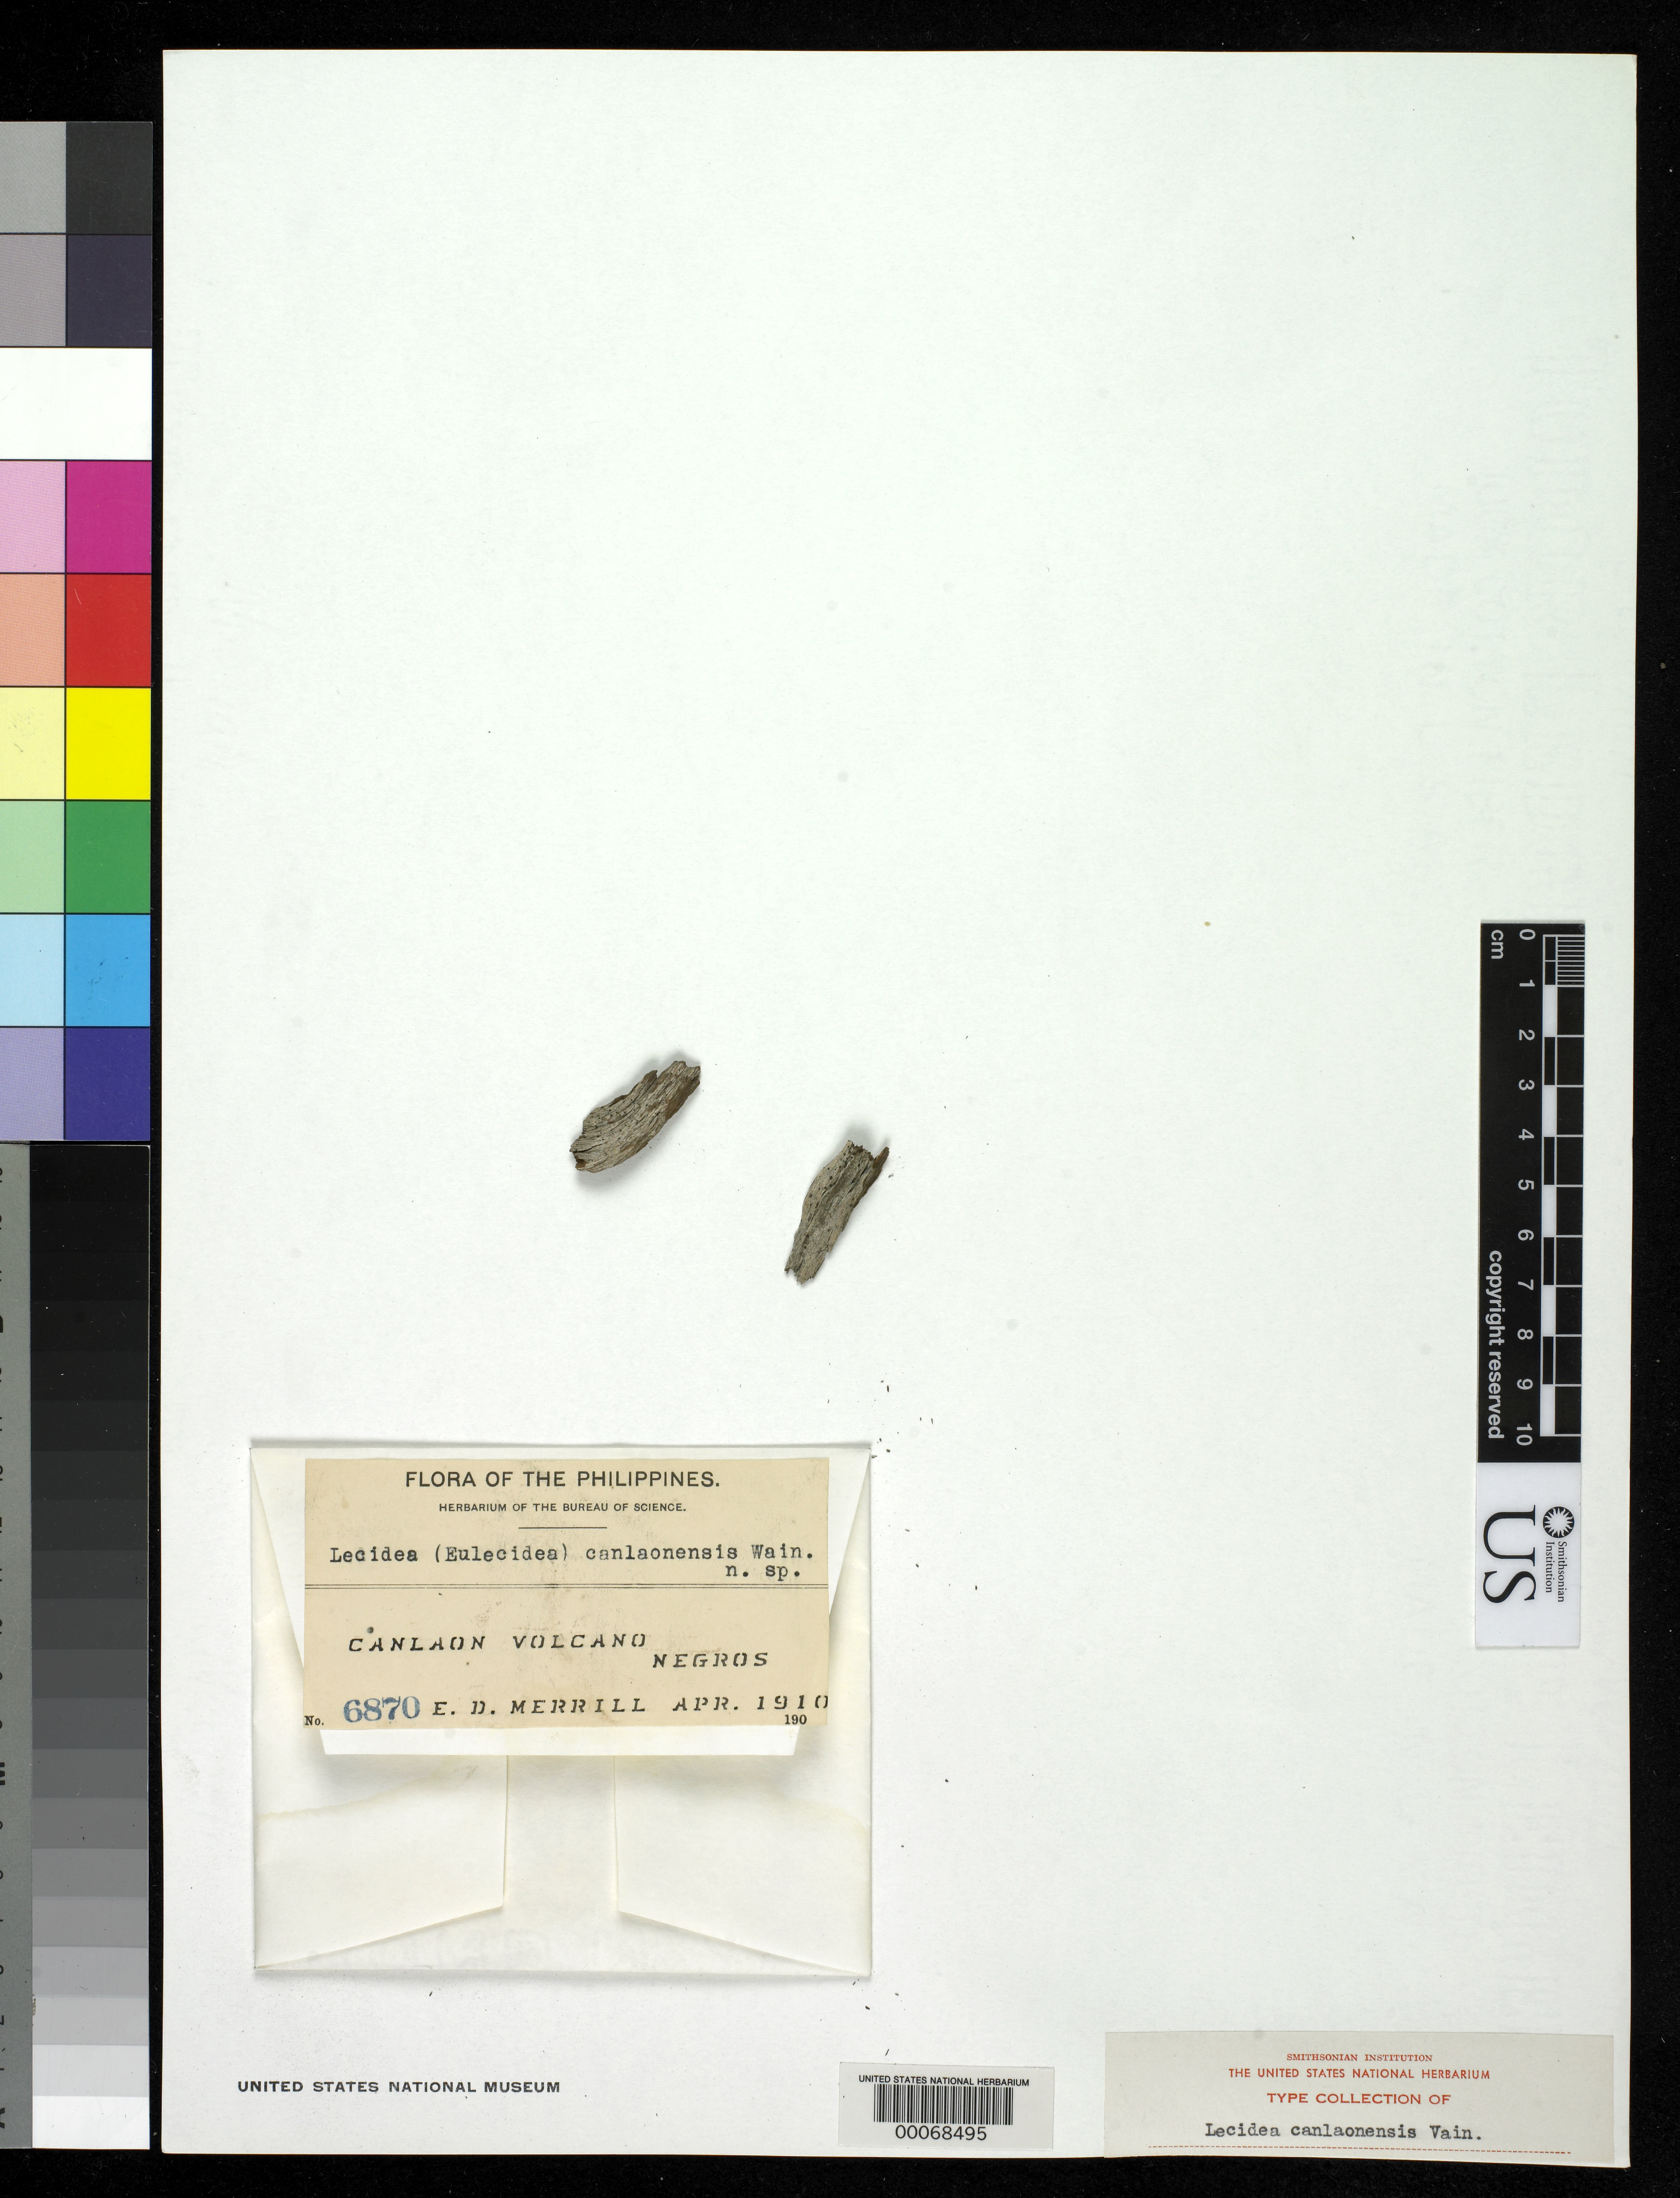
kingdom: Fungi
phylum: Ascomycota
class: Lecanoromycetes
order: Lecideales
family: Lecideaceae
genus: Lecidea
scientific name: Lecidea canlaonensis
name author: Vain.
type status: Isotype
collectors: E. D. Merrill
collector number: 6870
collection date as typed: Apr 1910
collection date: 1910-04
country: Philippines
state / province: Central Visayas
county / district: Negros Oriental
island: Negros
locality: Canlaon Volcano.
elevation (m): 1829